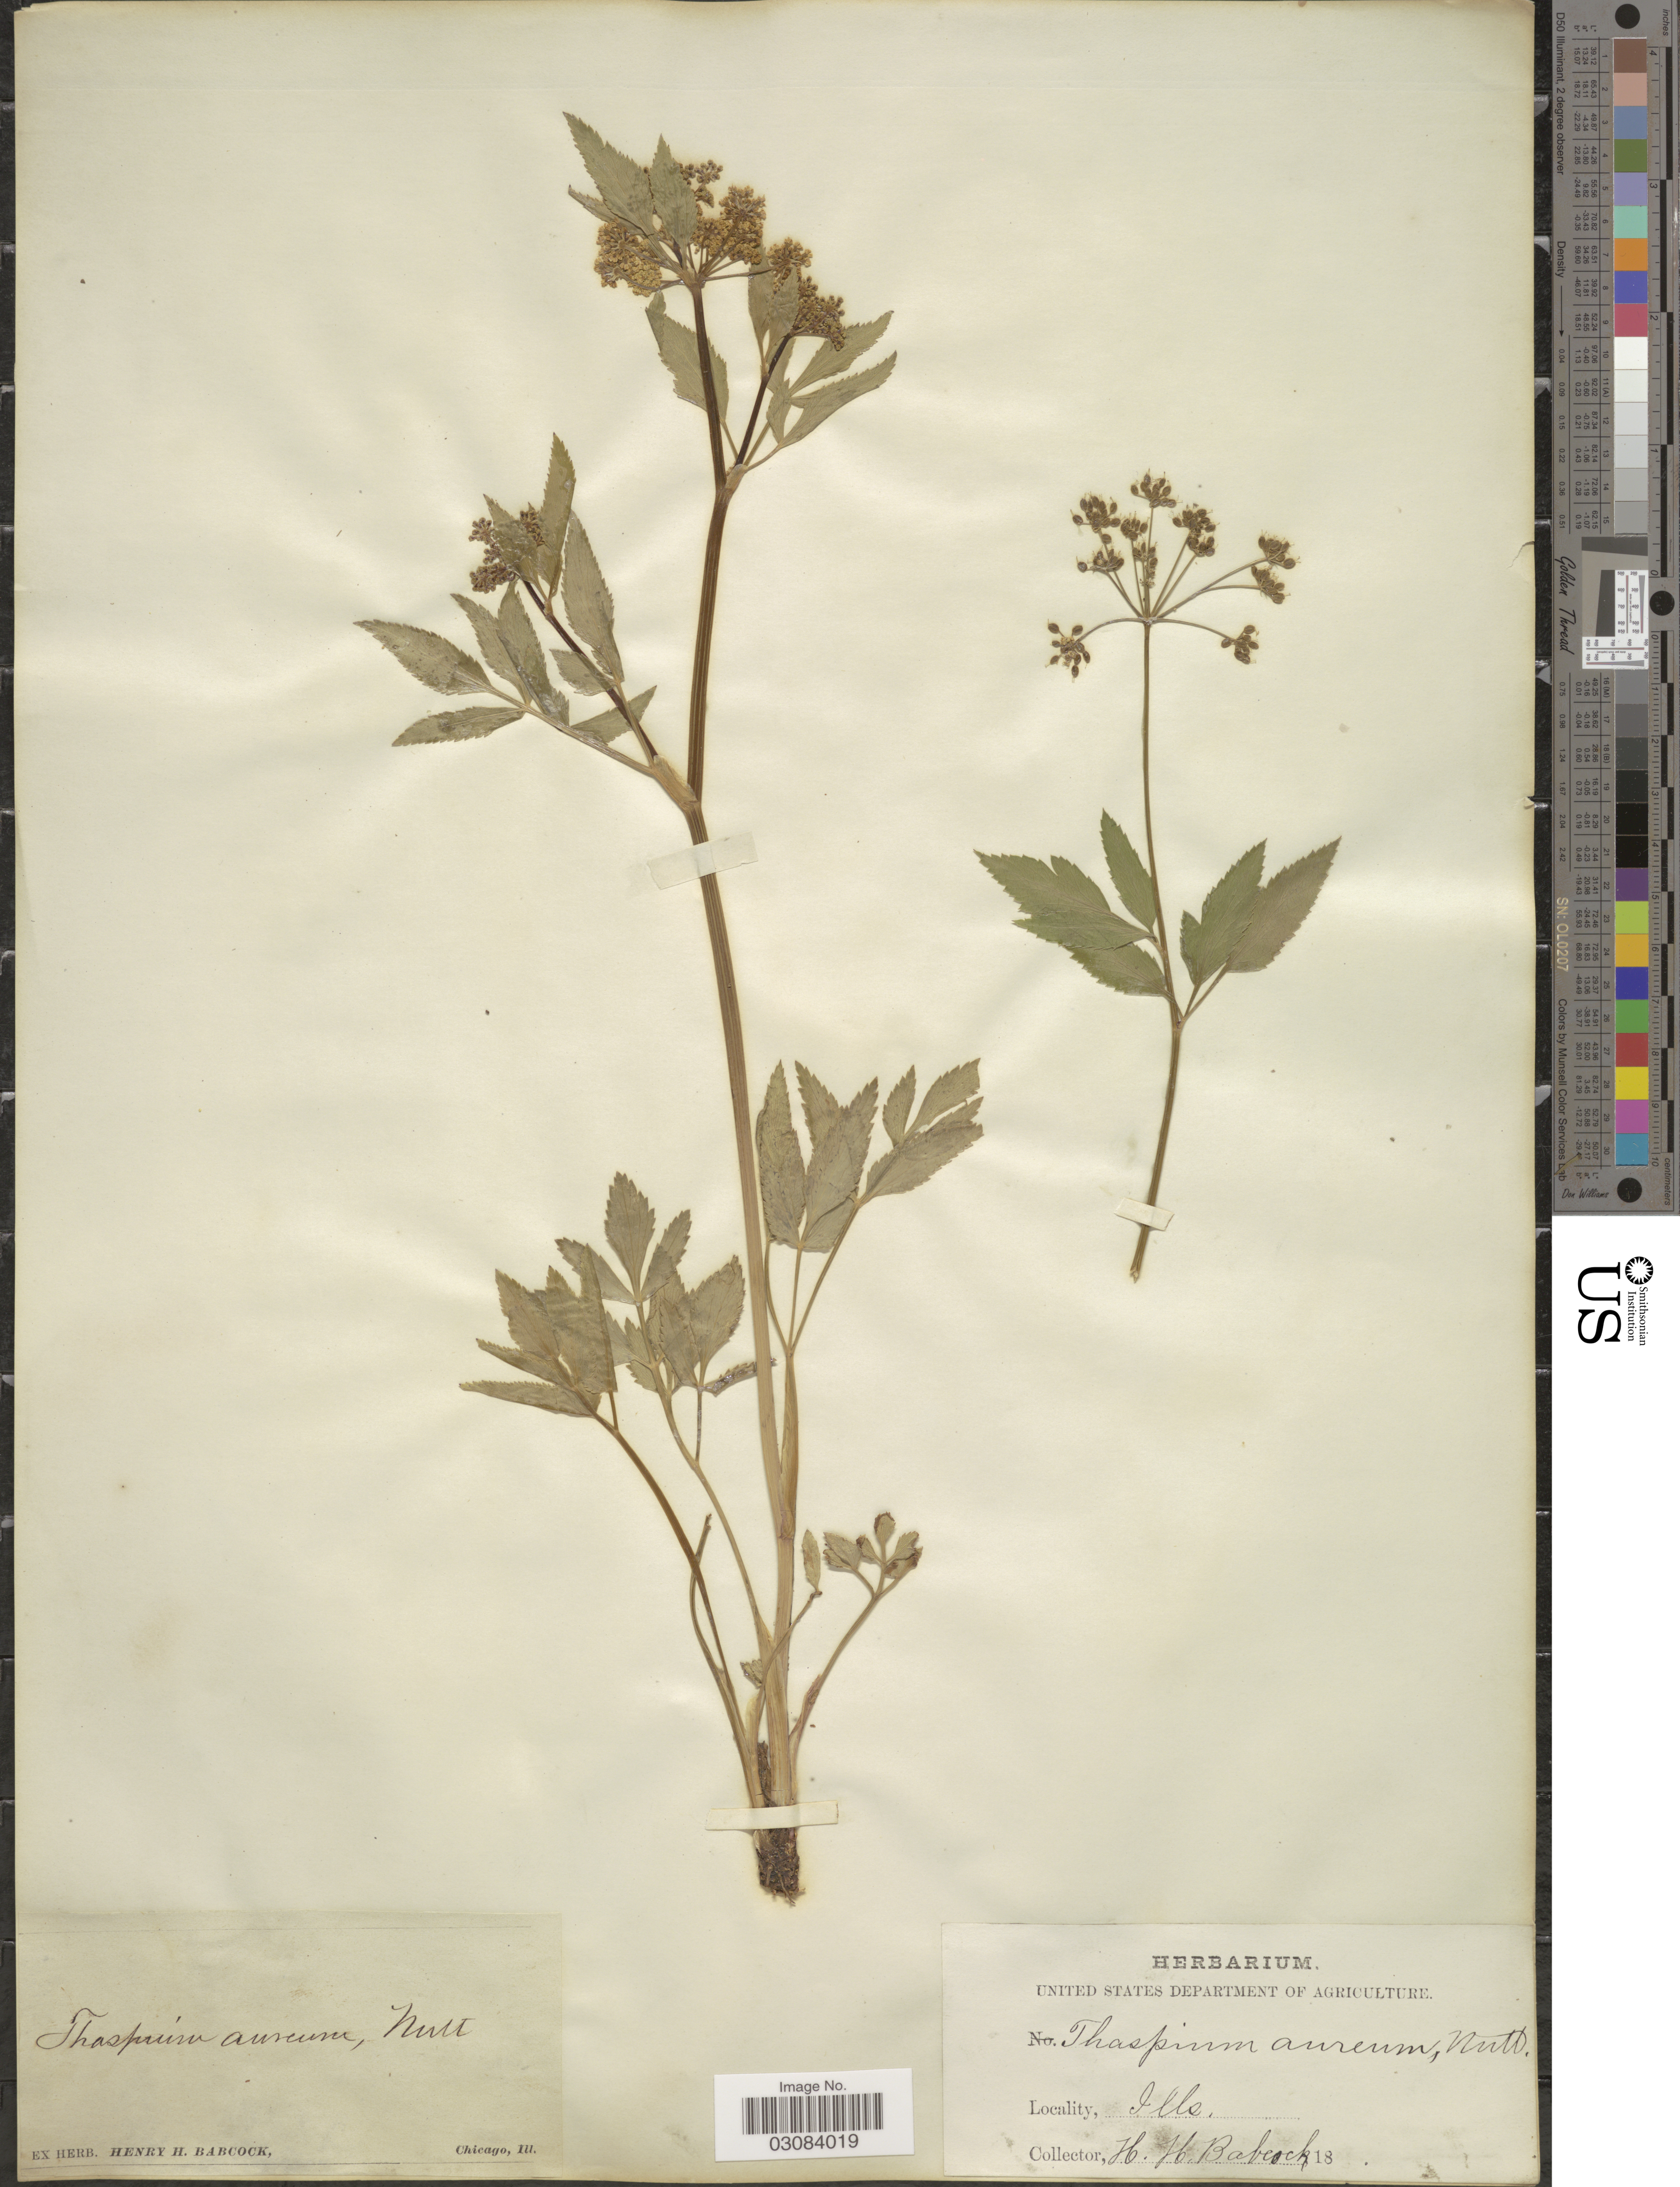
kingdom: Plantae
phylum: Tracheophyta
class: Magnoliopsida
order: Apiales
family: Apiaceae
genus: Zizia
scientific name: Zizia aurea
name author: (L.) Koch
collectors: H. Babcock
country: United States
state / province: Illinois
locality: Chicago.